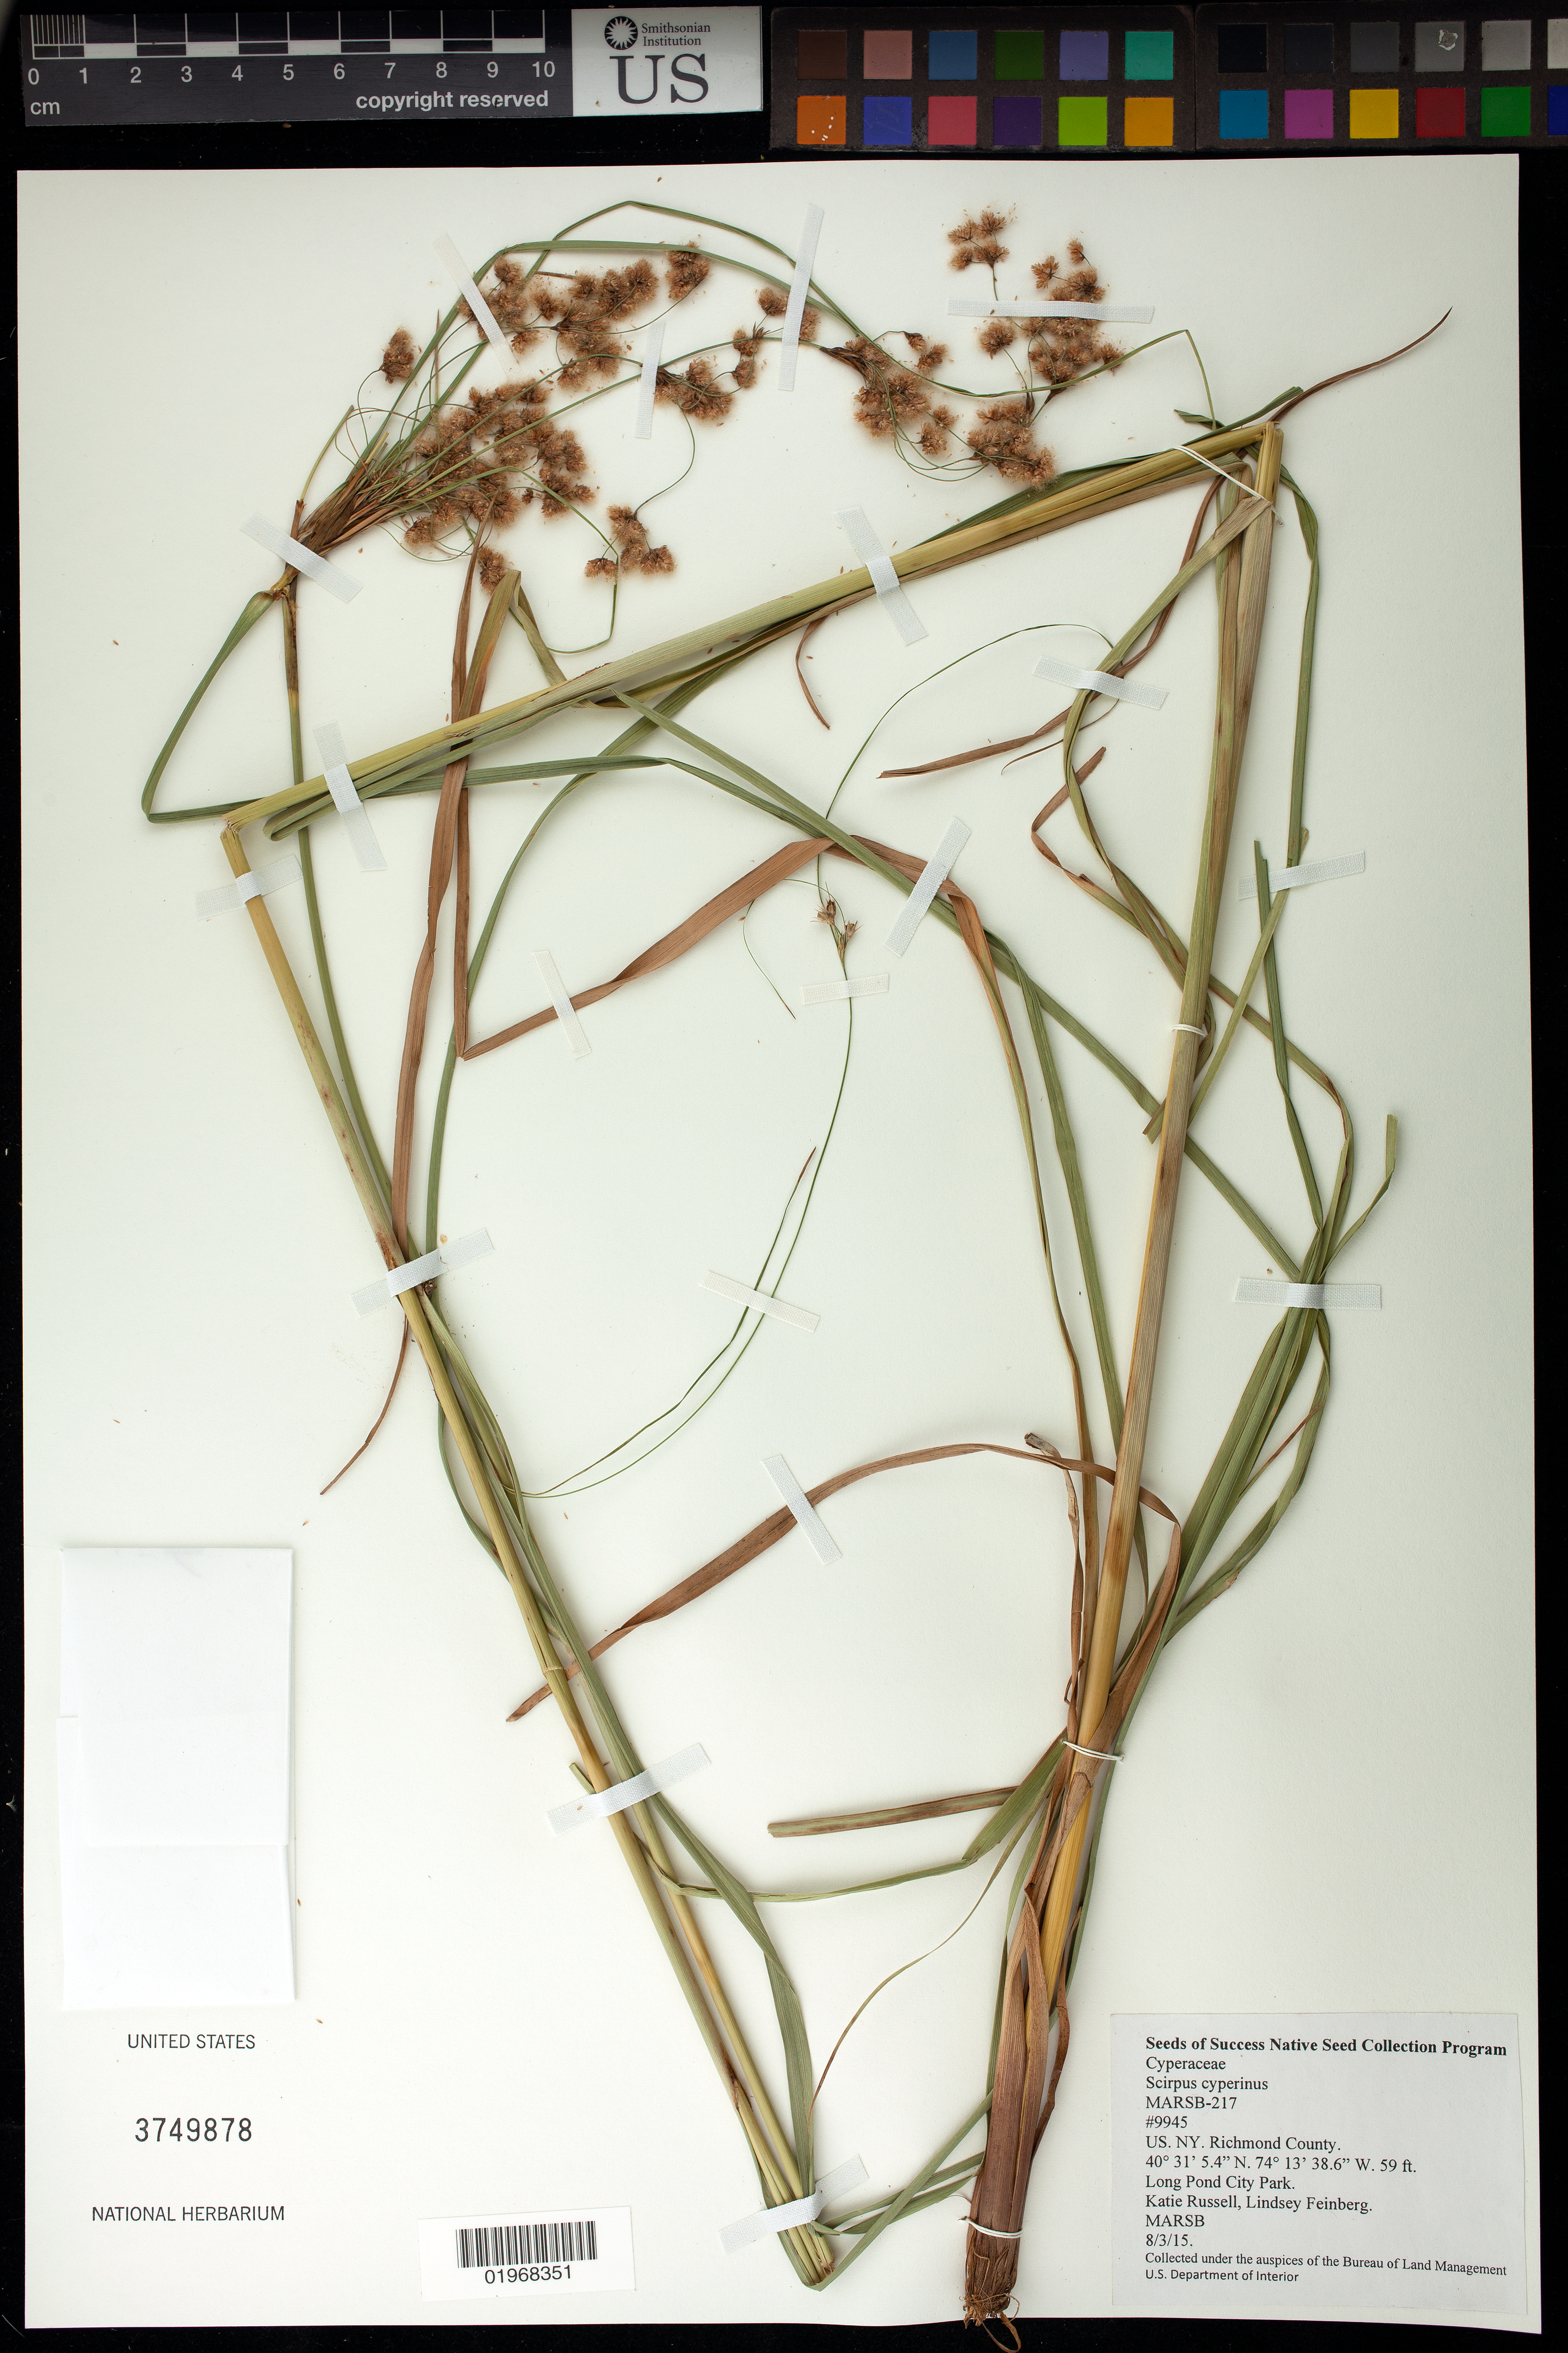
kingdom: Plantae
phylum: Tracheophyta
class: Liliopsida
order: Poales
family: Cyperaceae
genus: Scirpus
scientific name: Scirpus cyperinus (L.) Kunth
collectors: K. Russell & L. Feinberg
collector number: MARSB-217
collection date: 2015-08-03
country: United States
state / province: New York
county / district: Richmond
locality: Long Pond City Park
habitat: North-Central Flatwoods and Swamp Forest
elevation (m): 18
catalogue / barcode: US 3749878